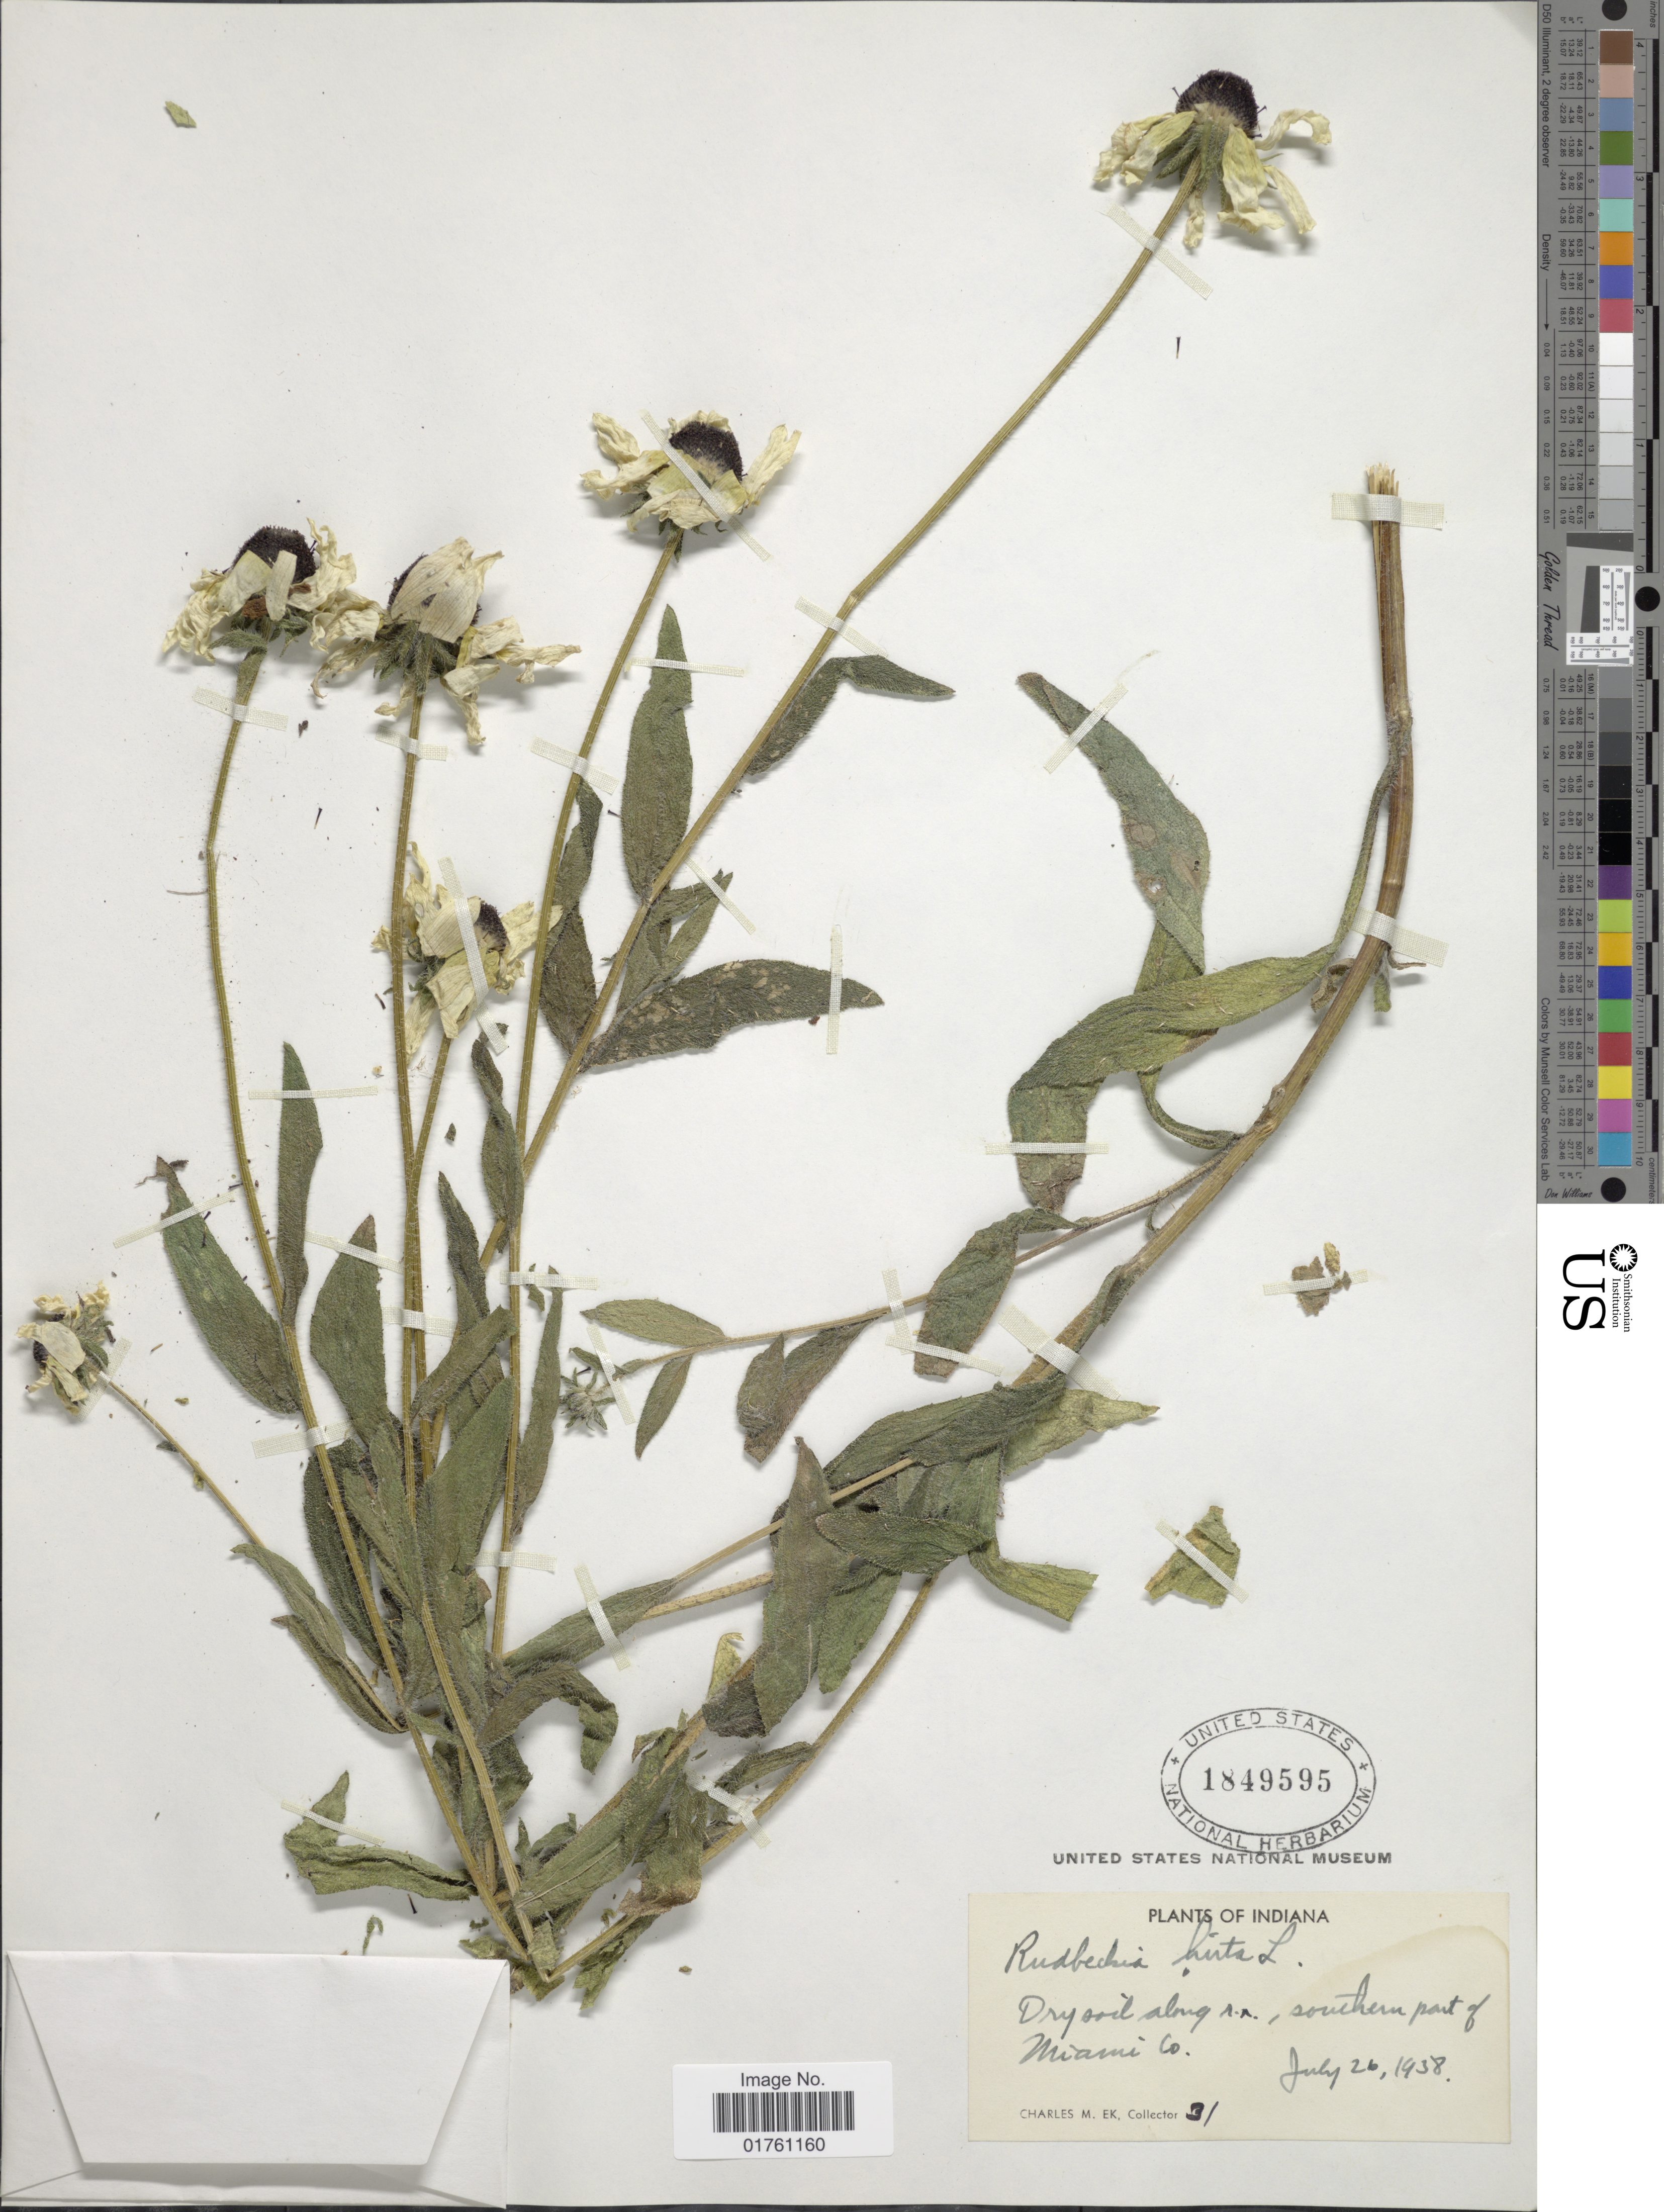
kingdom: Plantae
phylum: Tracheophyta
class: Magnoliopsida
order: Asterales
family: Asteraceae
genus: Rudbeckia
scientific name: Rudbeckia hirta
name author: L.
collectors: C. Ek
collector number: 31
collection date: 1938-07-26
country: United States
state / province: Indiana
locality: Dry soil along r.r., southern part of Miami Co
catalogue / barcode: US 1849595